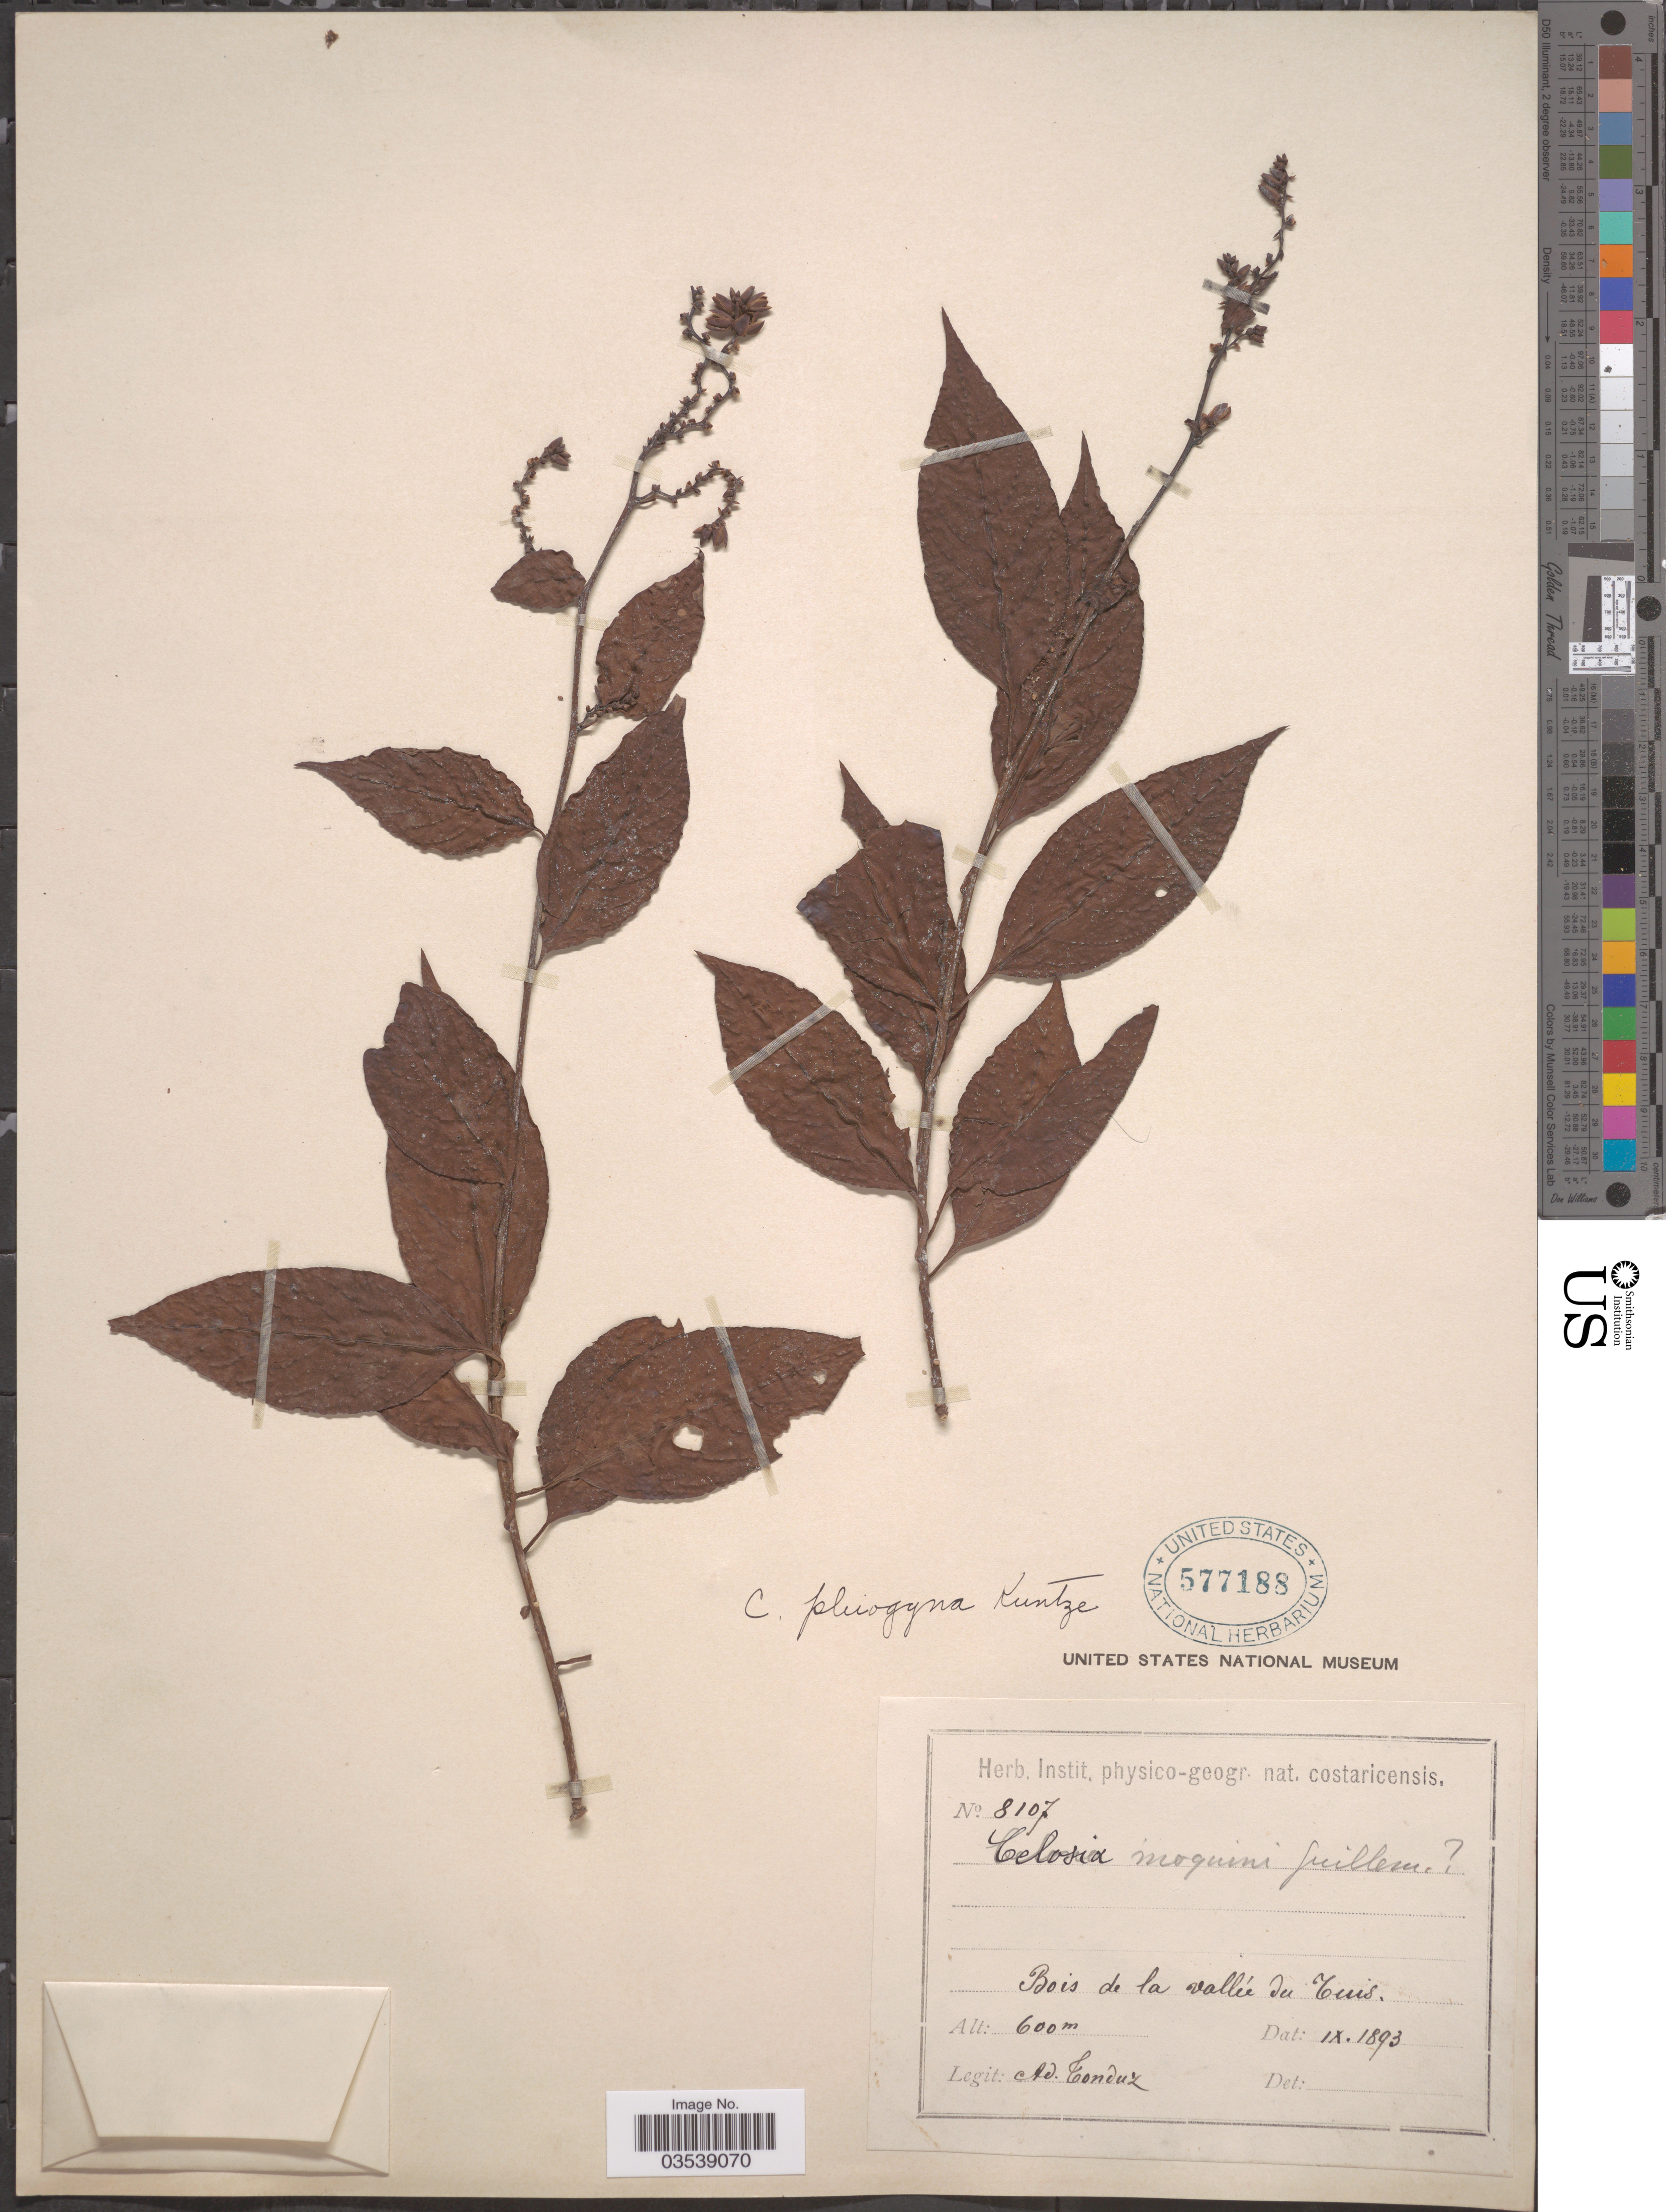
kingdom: Plantae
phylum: Tracheophyta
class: Magnoliopsida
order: Caryophyllales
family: Amaranthaceae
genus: Pleuropetalum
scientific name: Pleuropetalum pleiogynum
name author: (Kuntze) Stand.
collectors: A. Tonduz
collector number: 8107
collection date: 1893-09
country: Costa Rica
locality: Bois de la vallée du Tuis.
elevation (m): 600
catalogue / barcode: US 577188